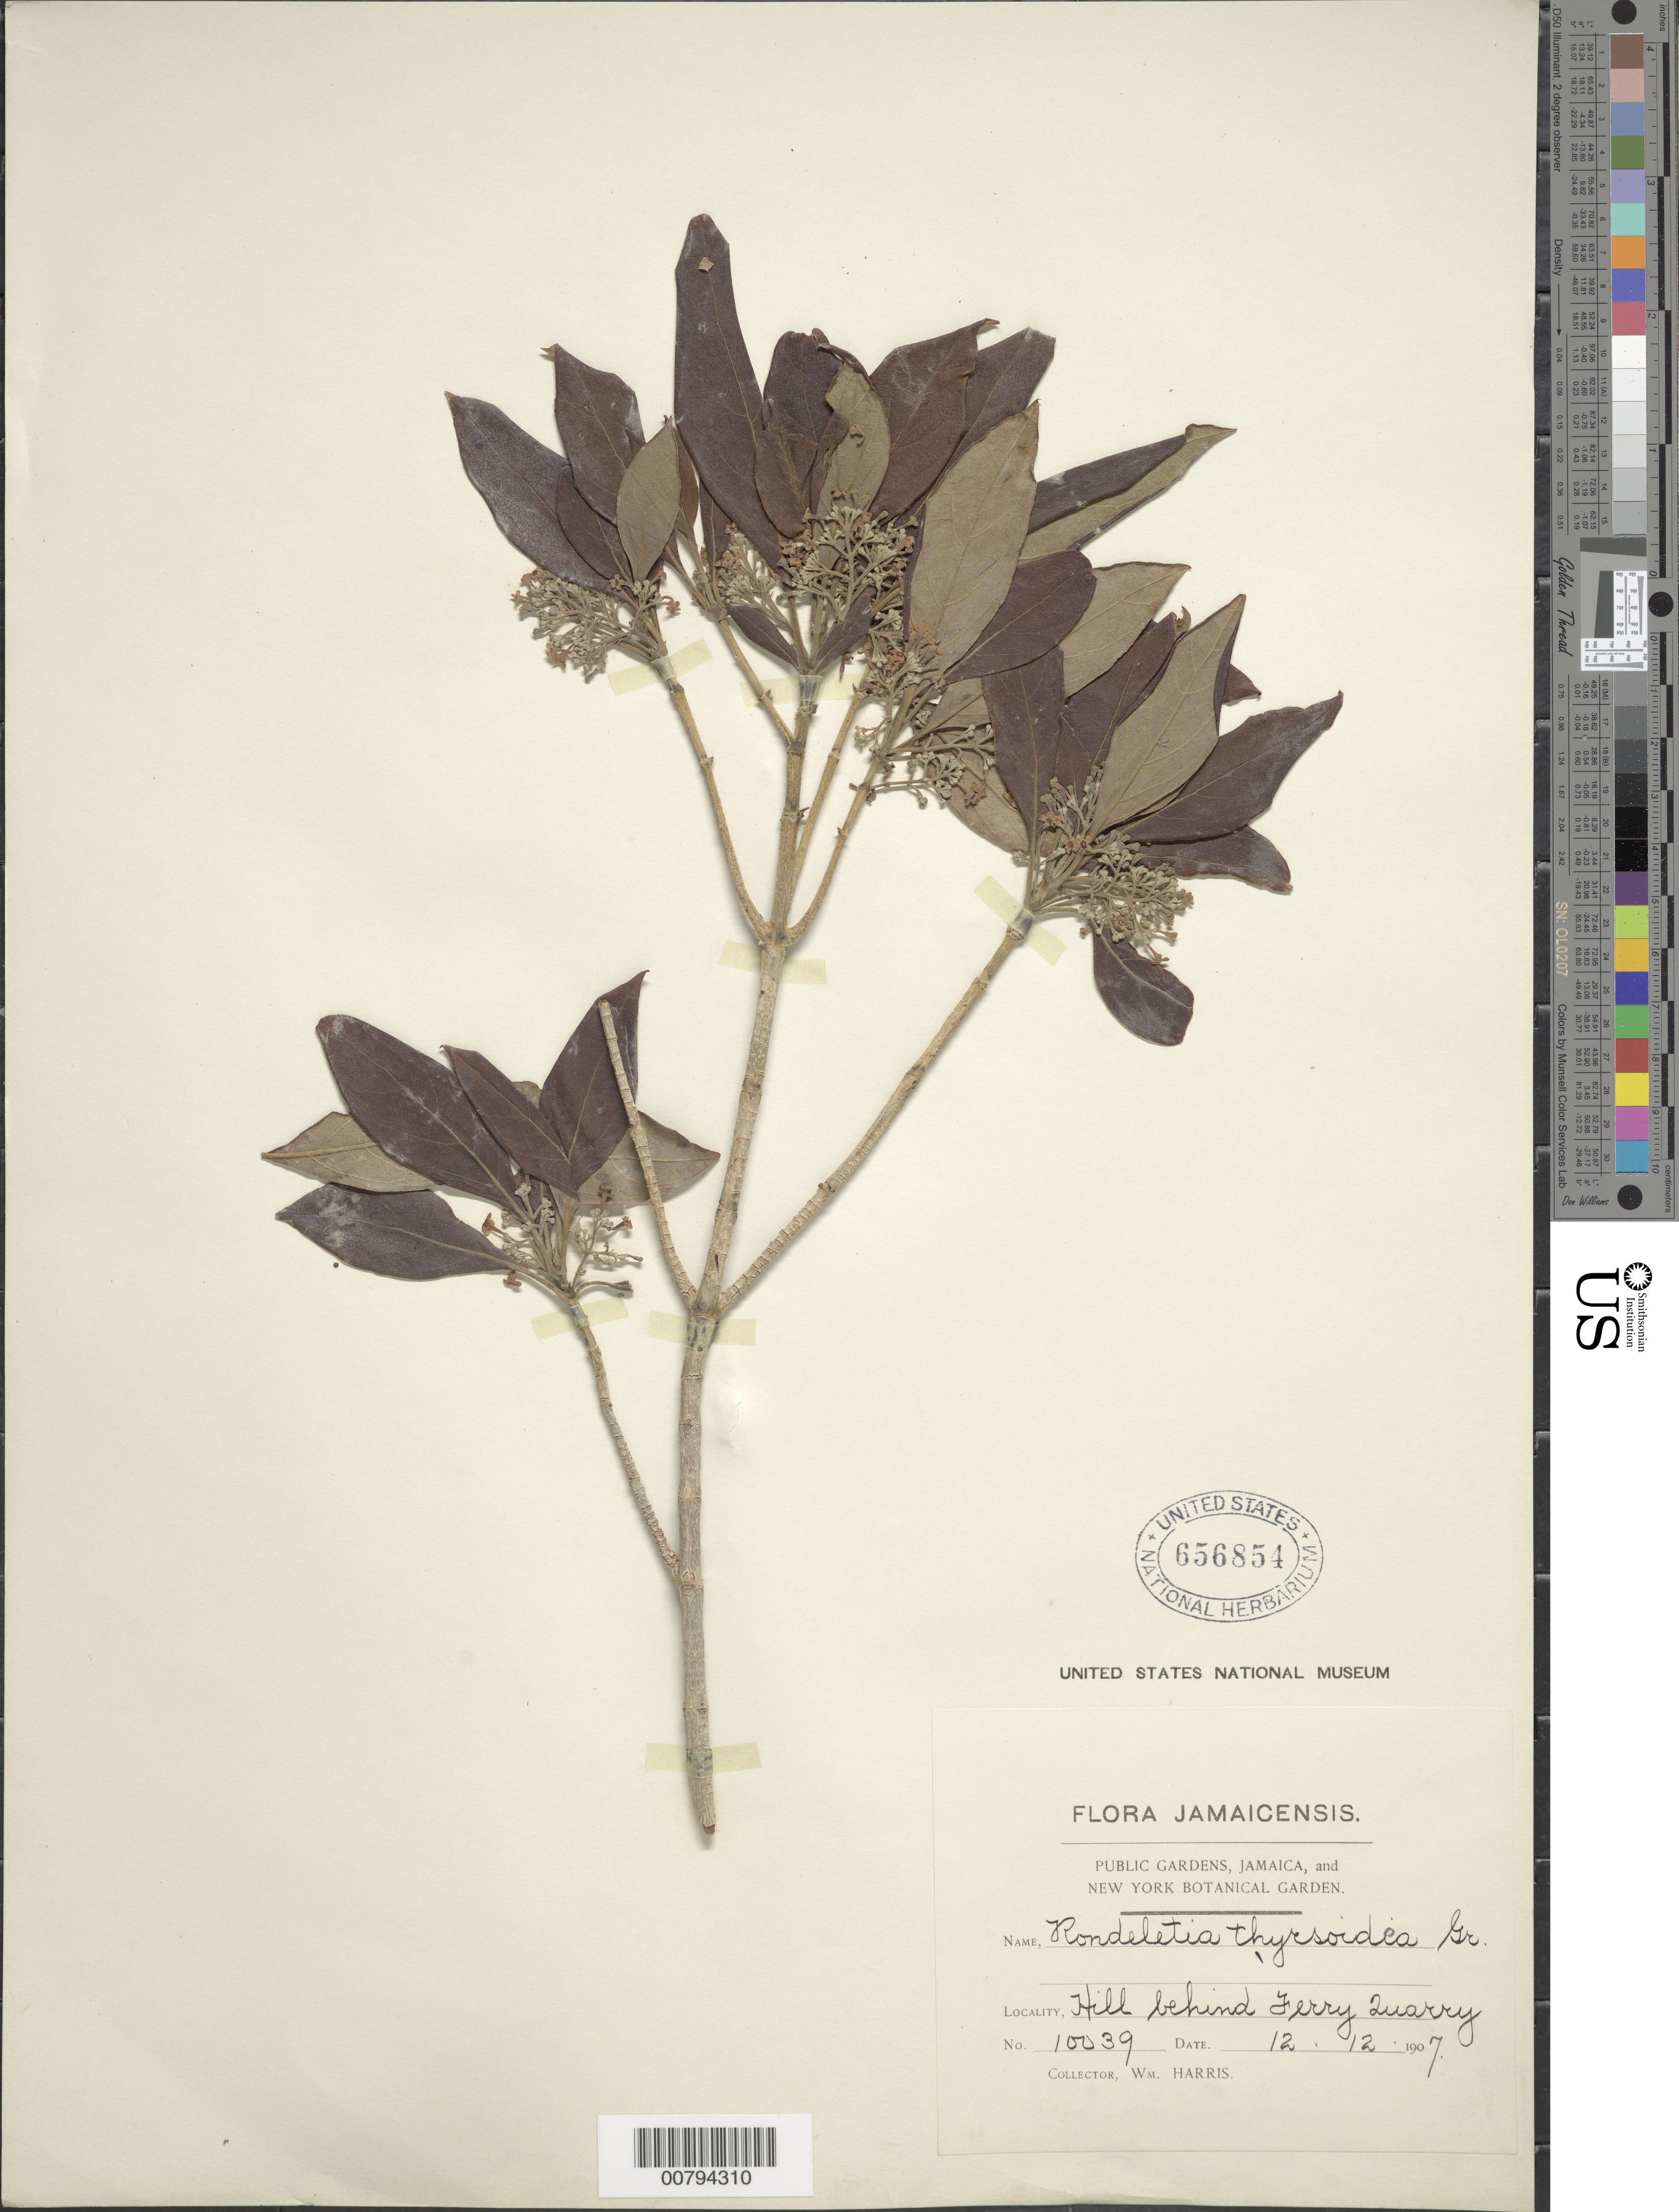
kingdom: Plantae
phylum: Tracheophyta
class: Magnoliopsida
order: Gentianales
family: Rubiaceae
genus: Rondeletia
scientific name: Rondeletia thyrsoidea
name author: Sw.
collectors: W. H. Harris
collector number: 10039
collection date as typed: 12 Dec 1907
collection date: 1907-12-12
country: Jamaica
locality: Hill behind Ferry Quarry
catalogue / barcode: US 656854